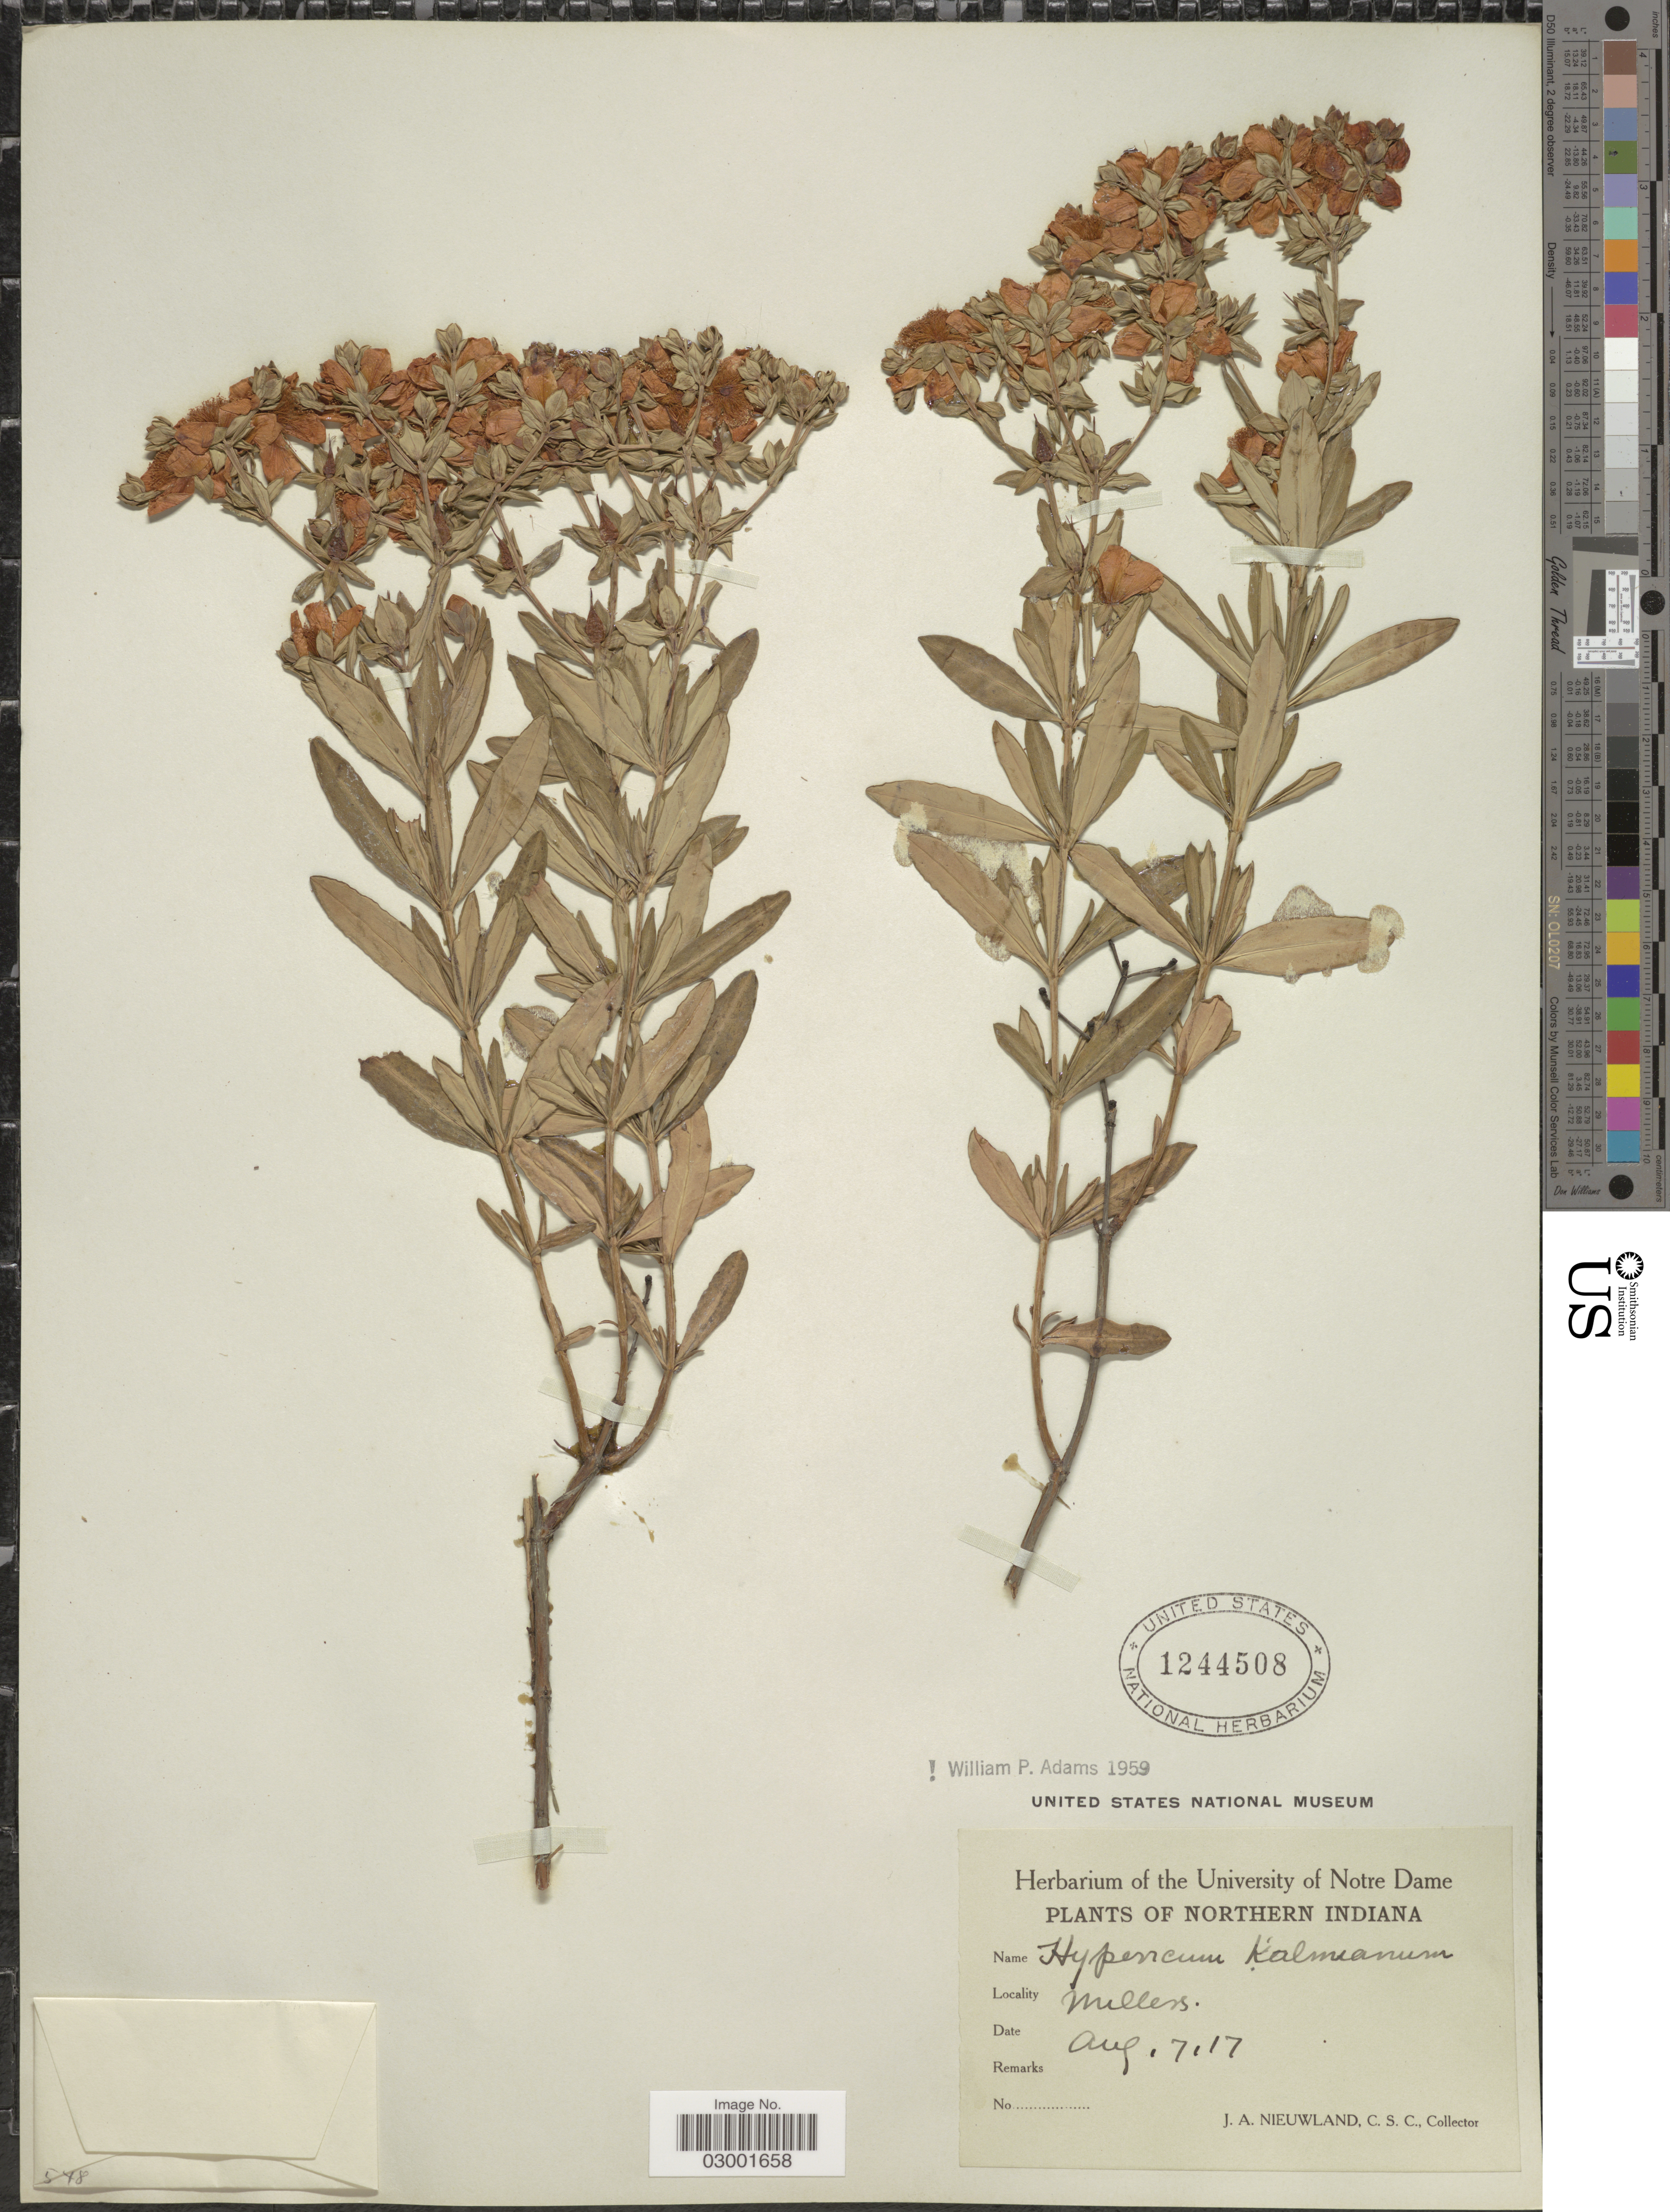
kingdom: Plantae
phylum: Tracheophyta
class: Magnoliopsida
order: Malpighiales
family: Hypericaceae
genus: Hypericum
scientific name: Hypericum kalmianum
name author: L.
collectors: J. A. Nieuwland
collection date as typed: Transcribed d/m/y: 7/8/17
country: United States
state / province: Indiana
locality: Northern Indiana. Millers.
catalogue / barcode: US 1244508